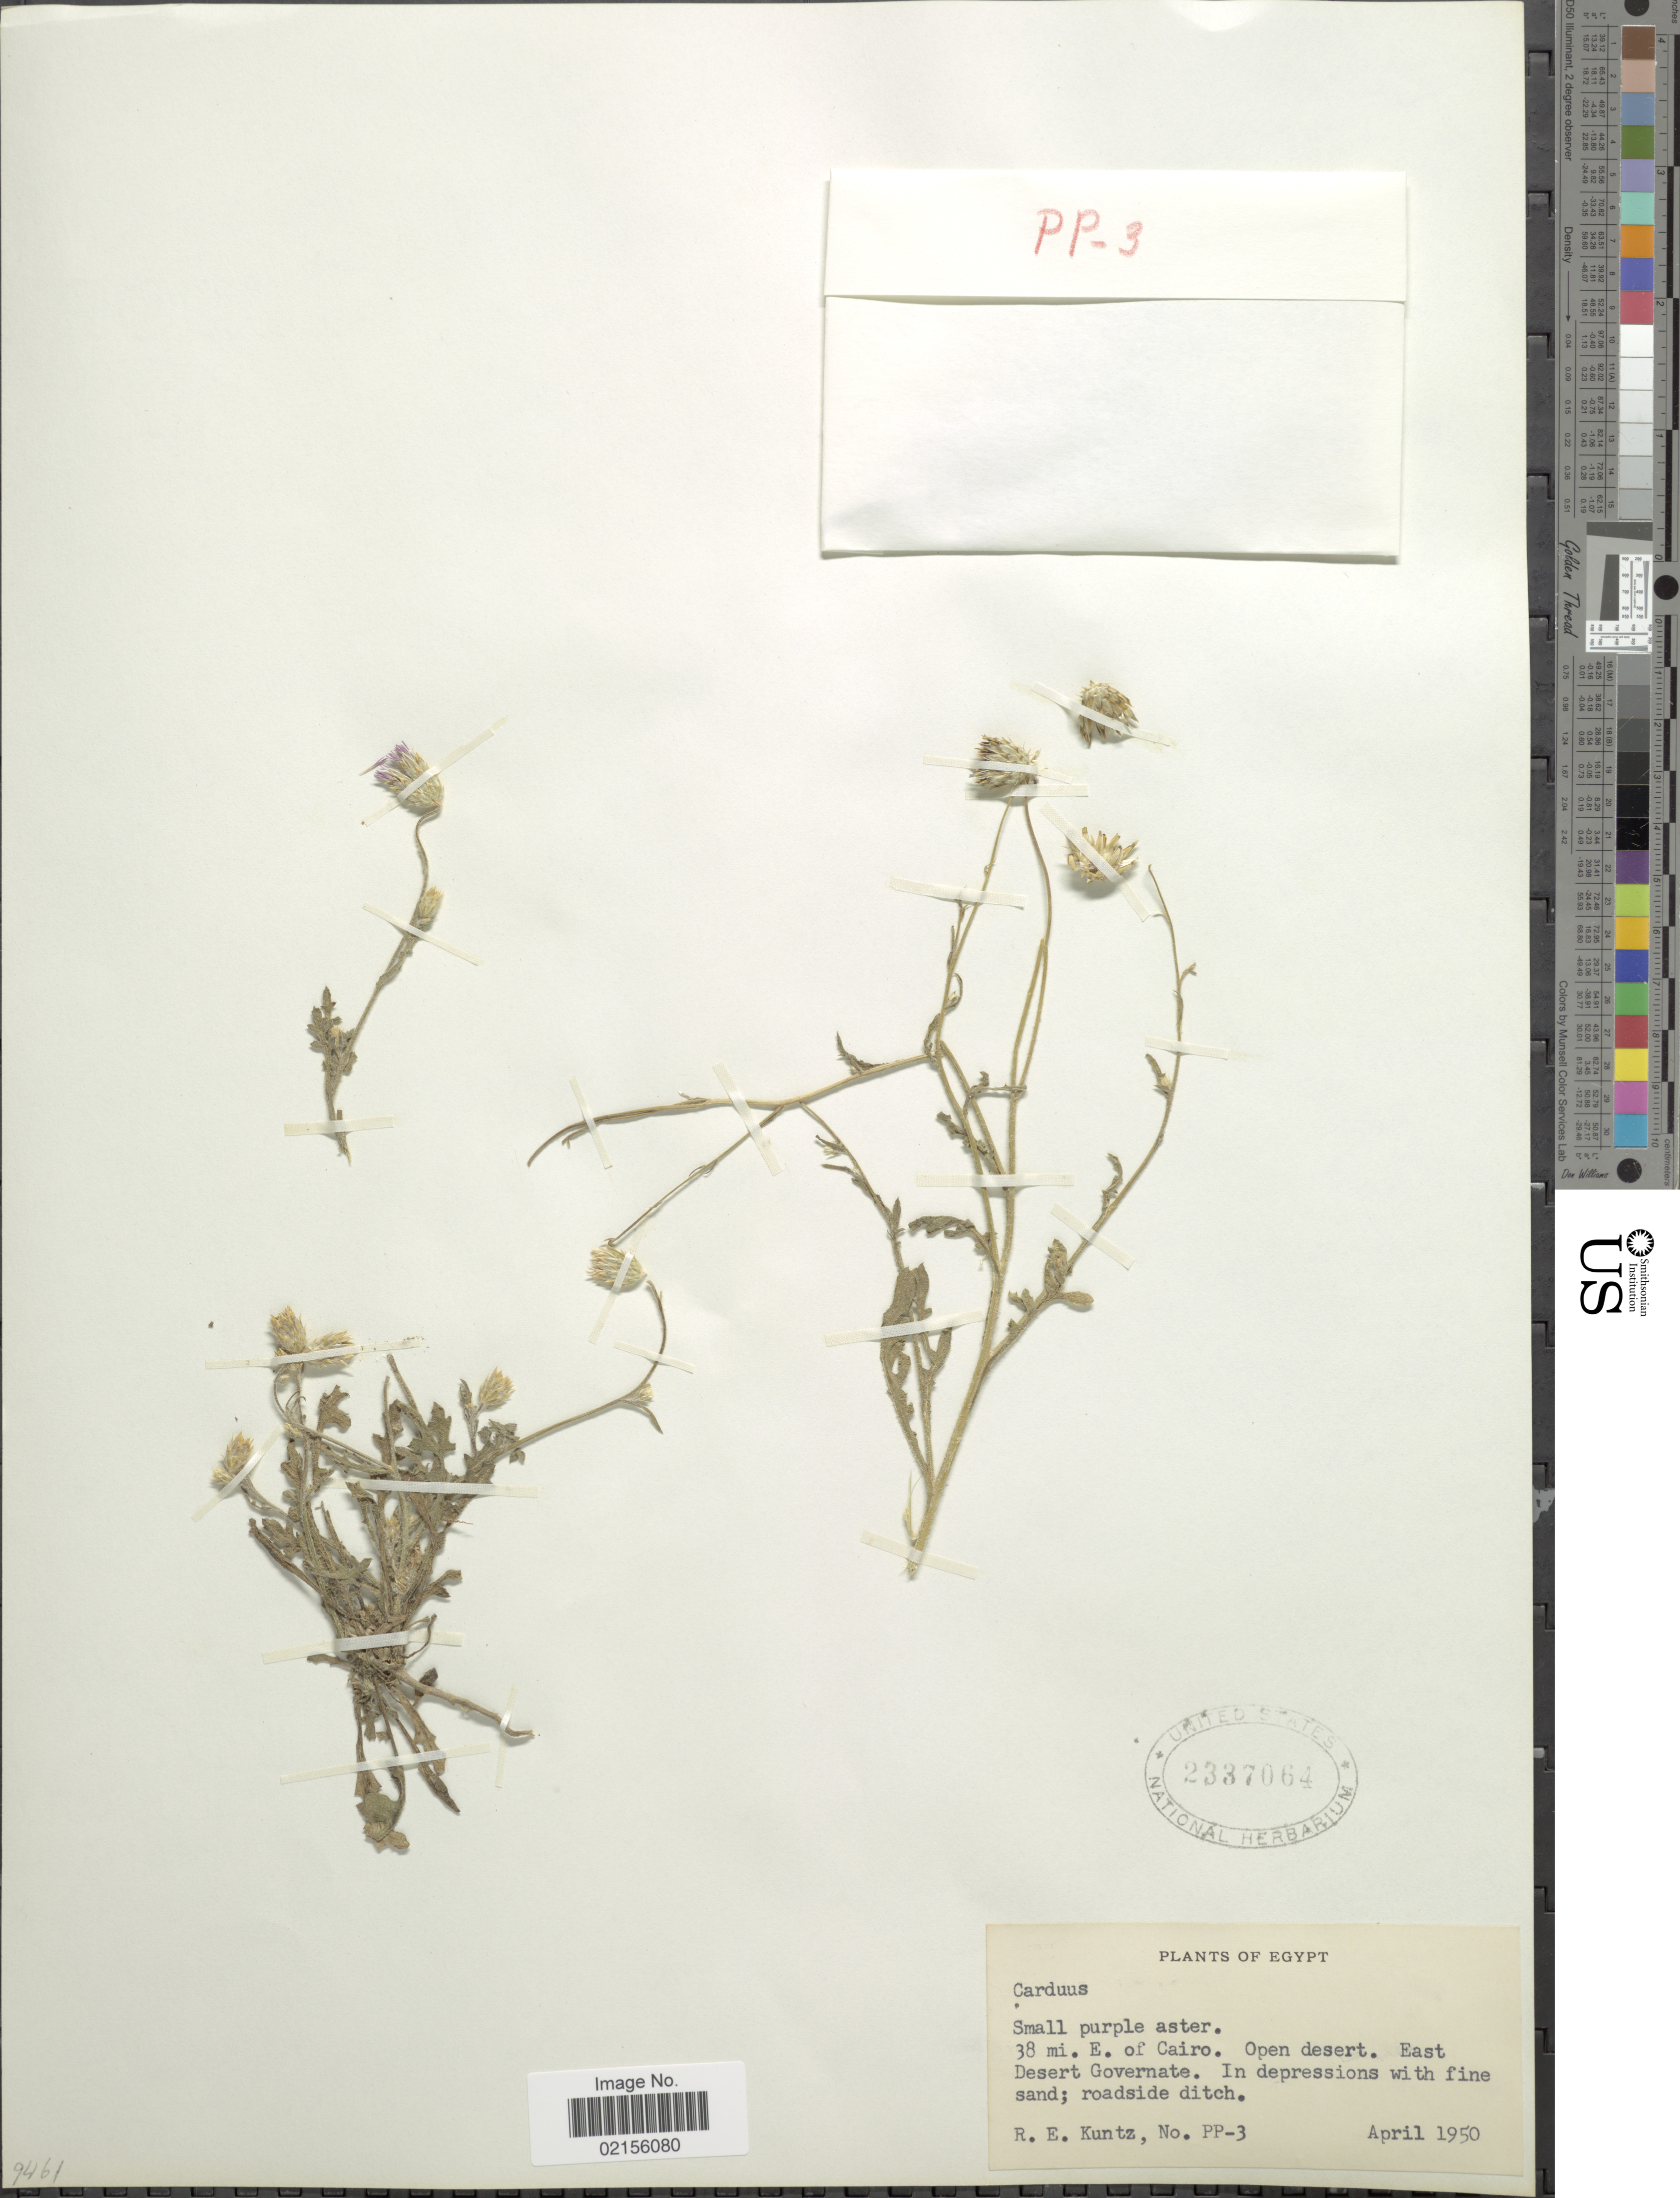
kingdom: Plantae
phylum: Tracheophyta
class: Magnoliopsida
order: Asterales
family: Asteraceae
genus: Carduus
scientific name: Carduus sp.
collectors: R. E. Kuntz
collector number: PP-3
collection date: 1950-04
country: Egypt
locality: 38 mi E of Cairo. Open desert. East Desert Governate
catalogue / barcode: US 2337064